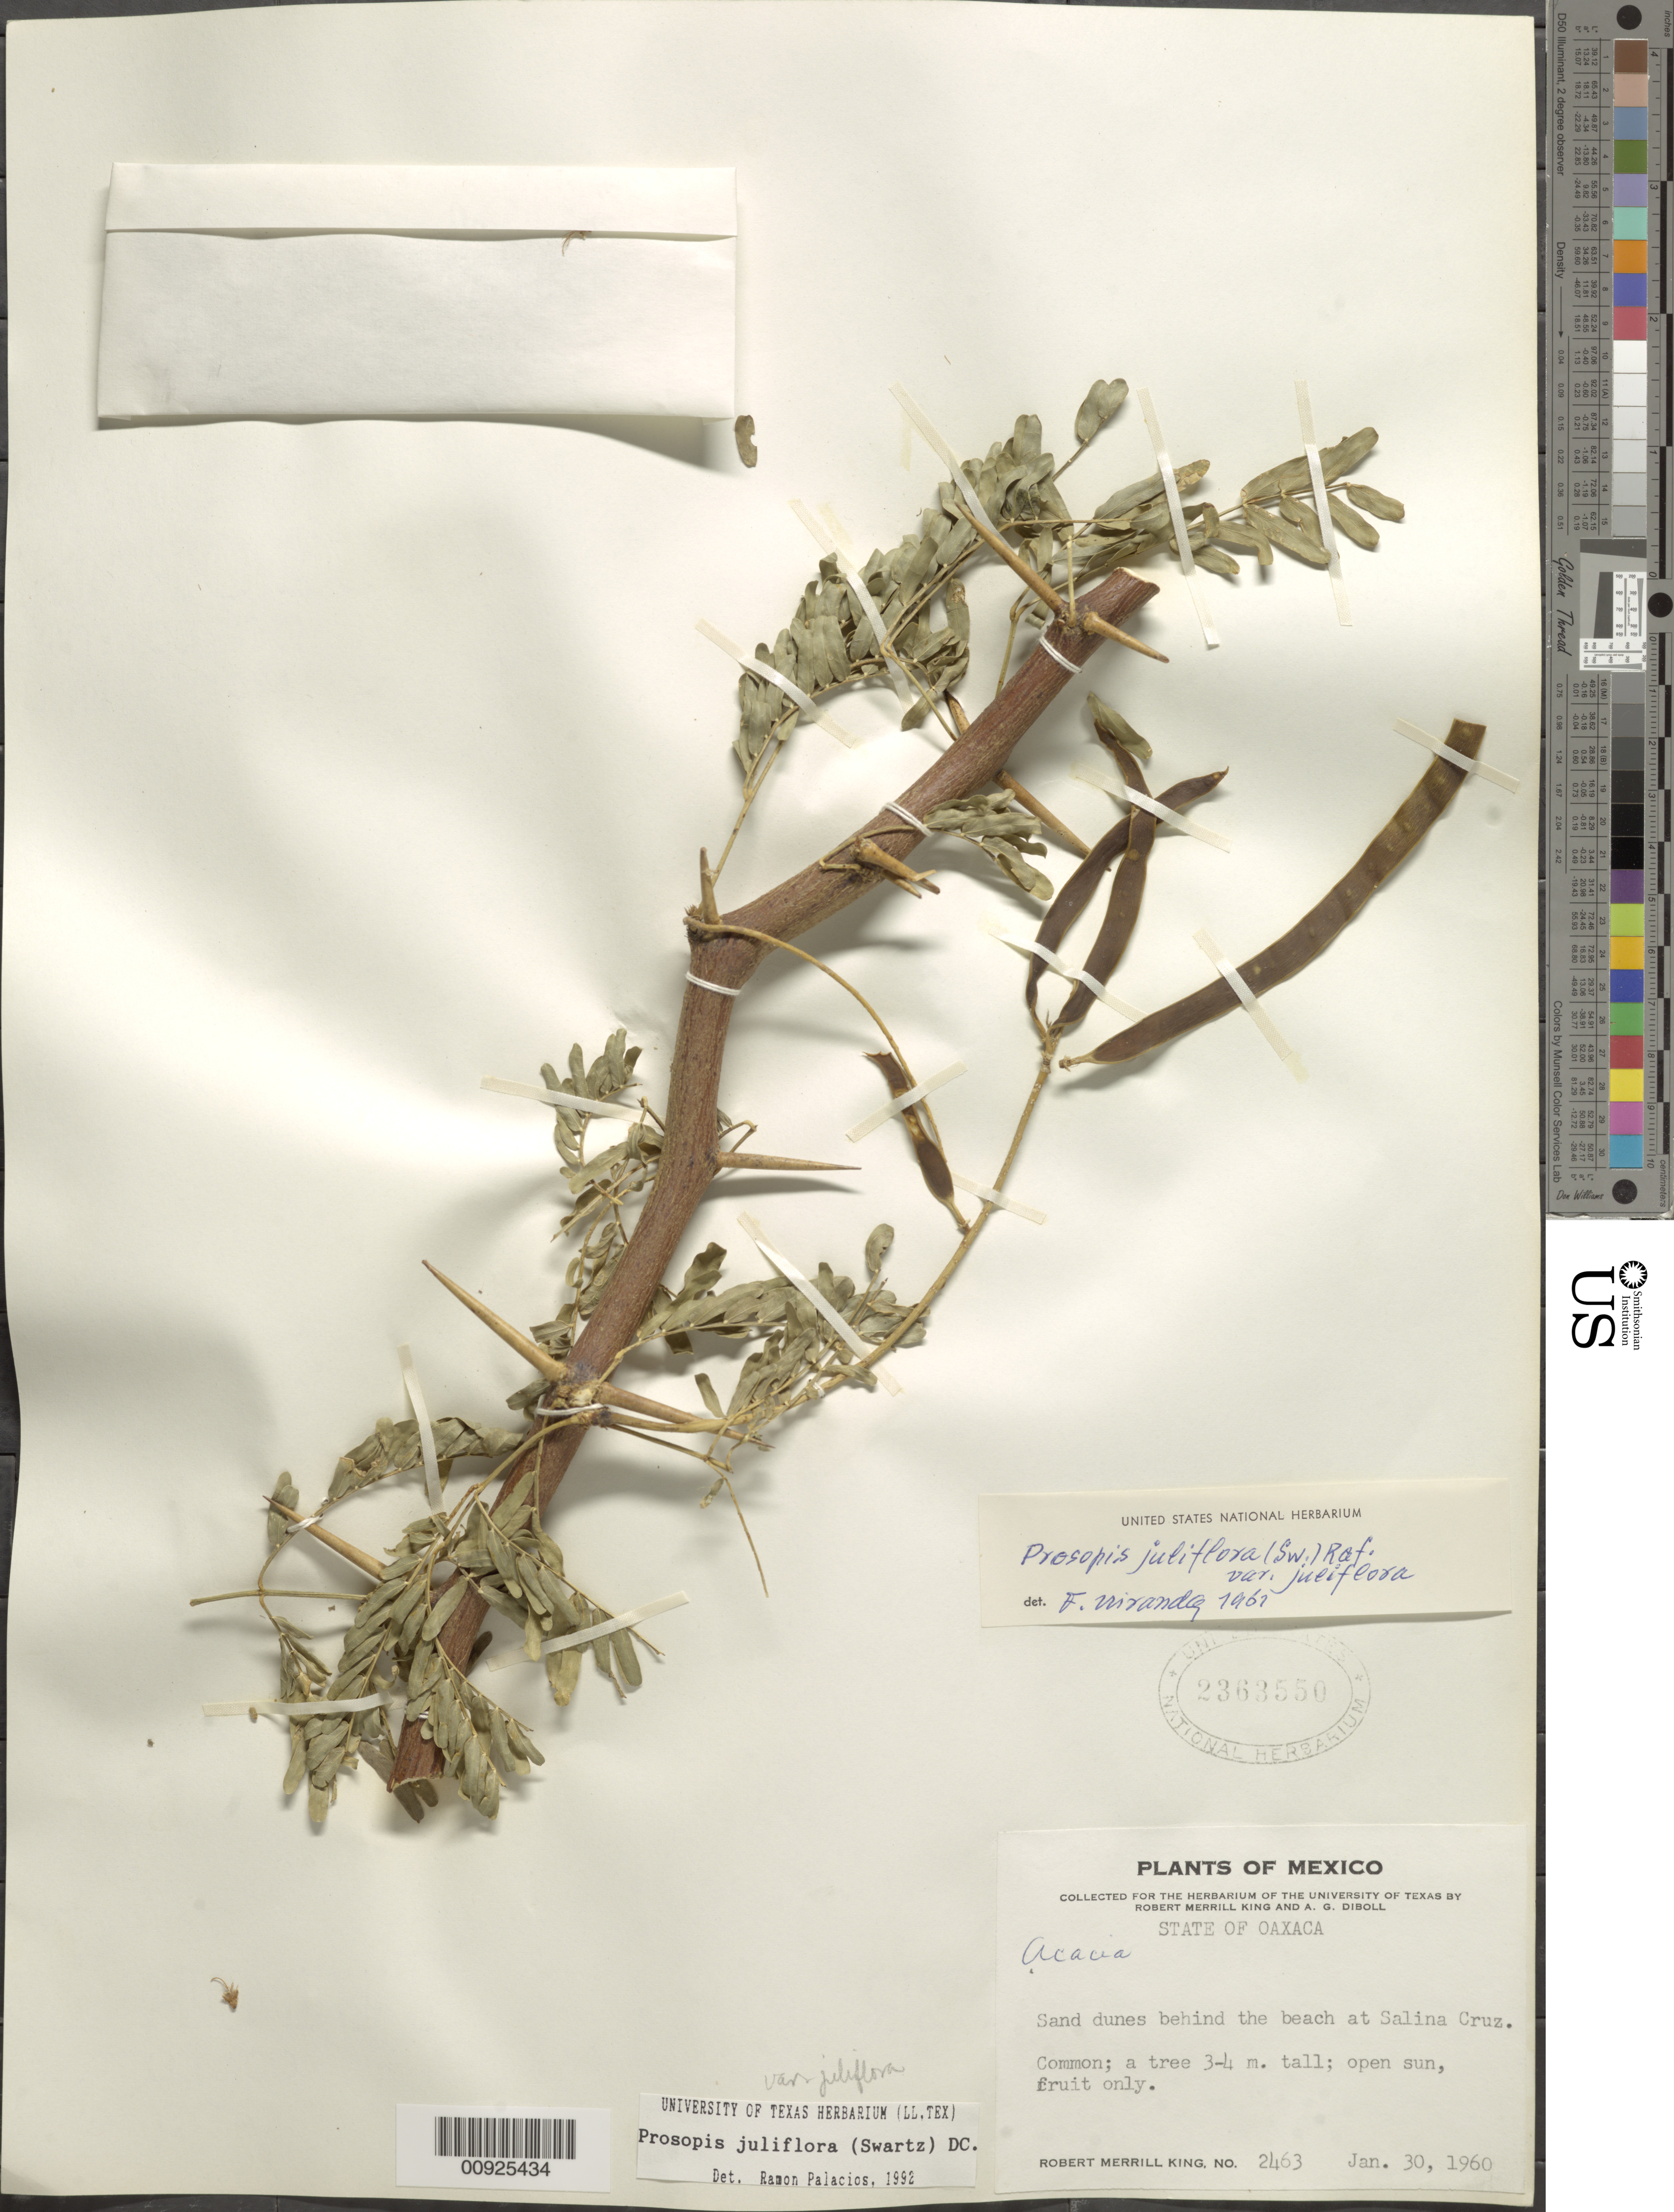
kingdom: Plantae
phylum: Tracheophyta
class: Magnoliopsida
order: Fabales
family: Fabaceae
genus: Neltuma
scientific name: Neltuma juliflora var. juliflora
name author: (Sw.) Raf.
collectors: R. M. King & A. Diboll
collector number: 2463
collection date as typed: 30 Jan 1960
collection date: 1960-01-30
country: Mexico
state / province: Oaxaca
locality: Behind the beach at Salina Cruz.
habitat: Sand dunes behind the beach. Open sun.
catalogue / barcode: US 2363550